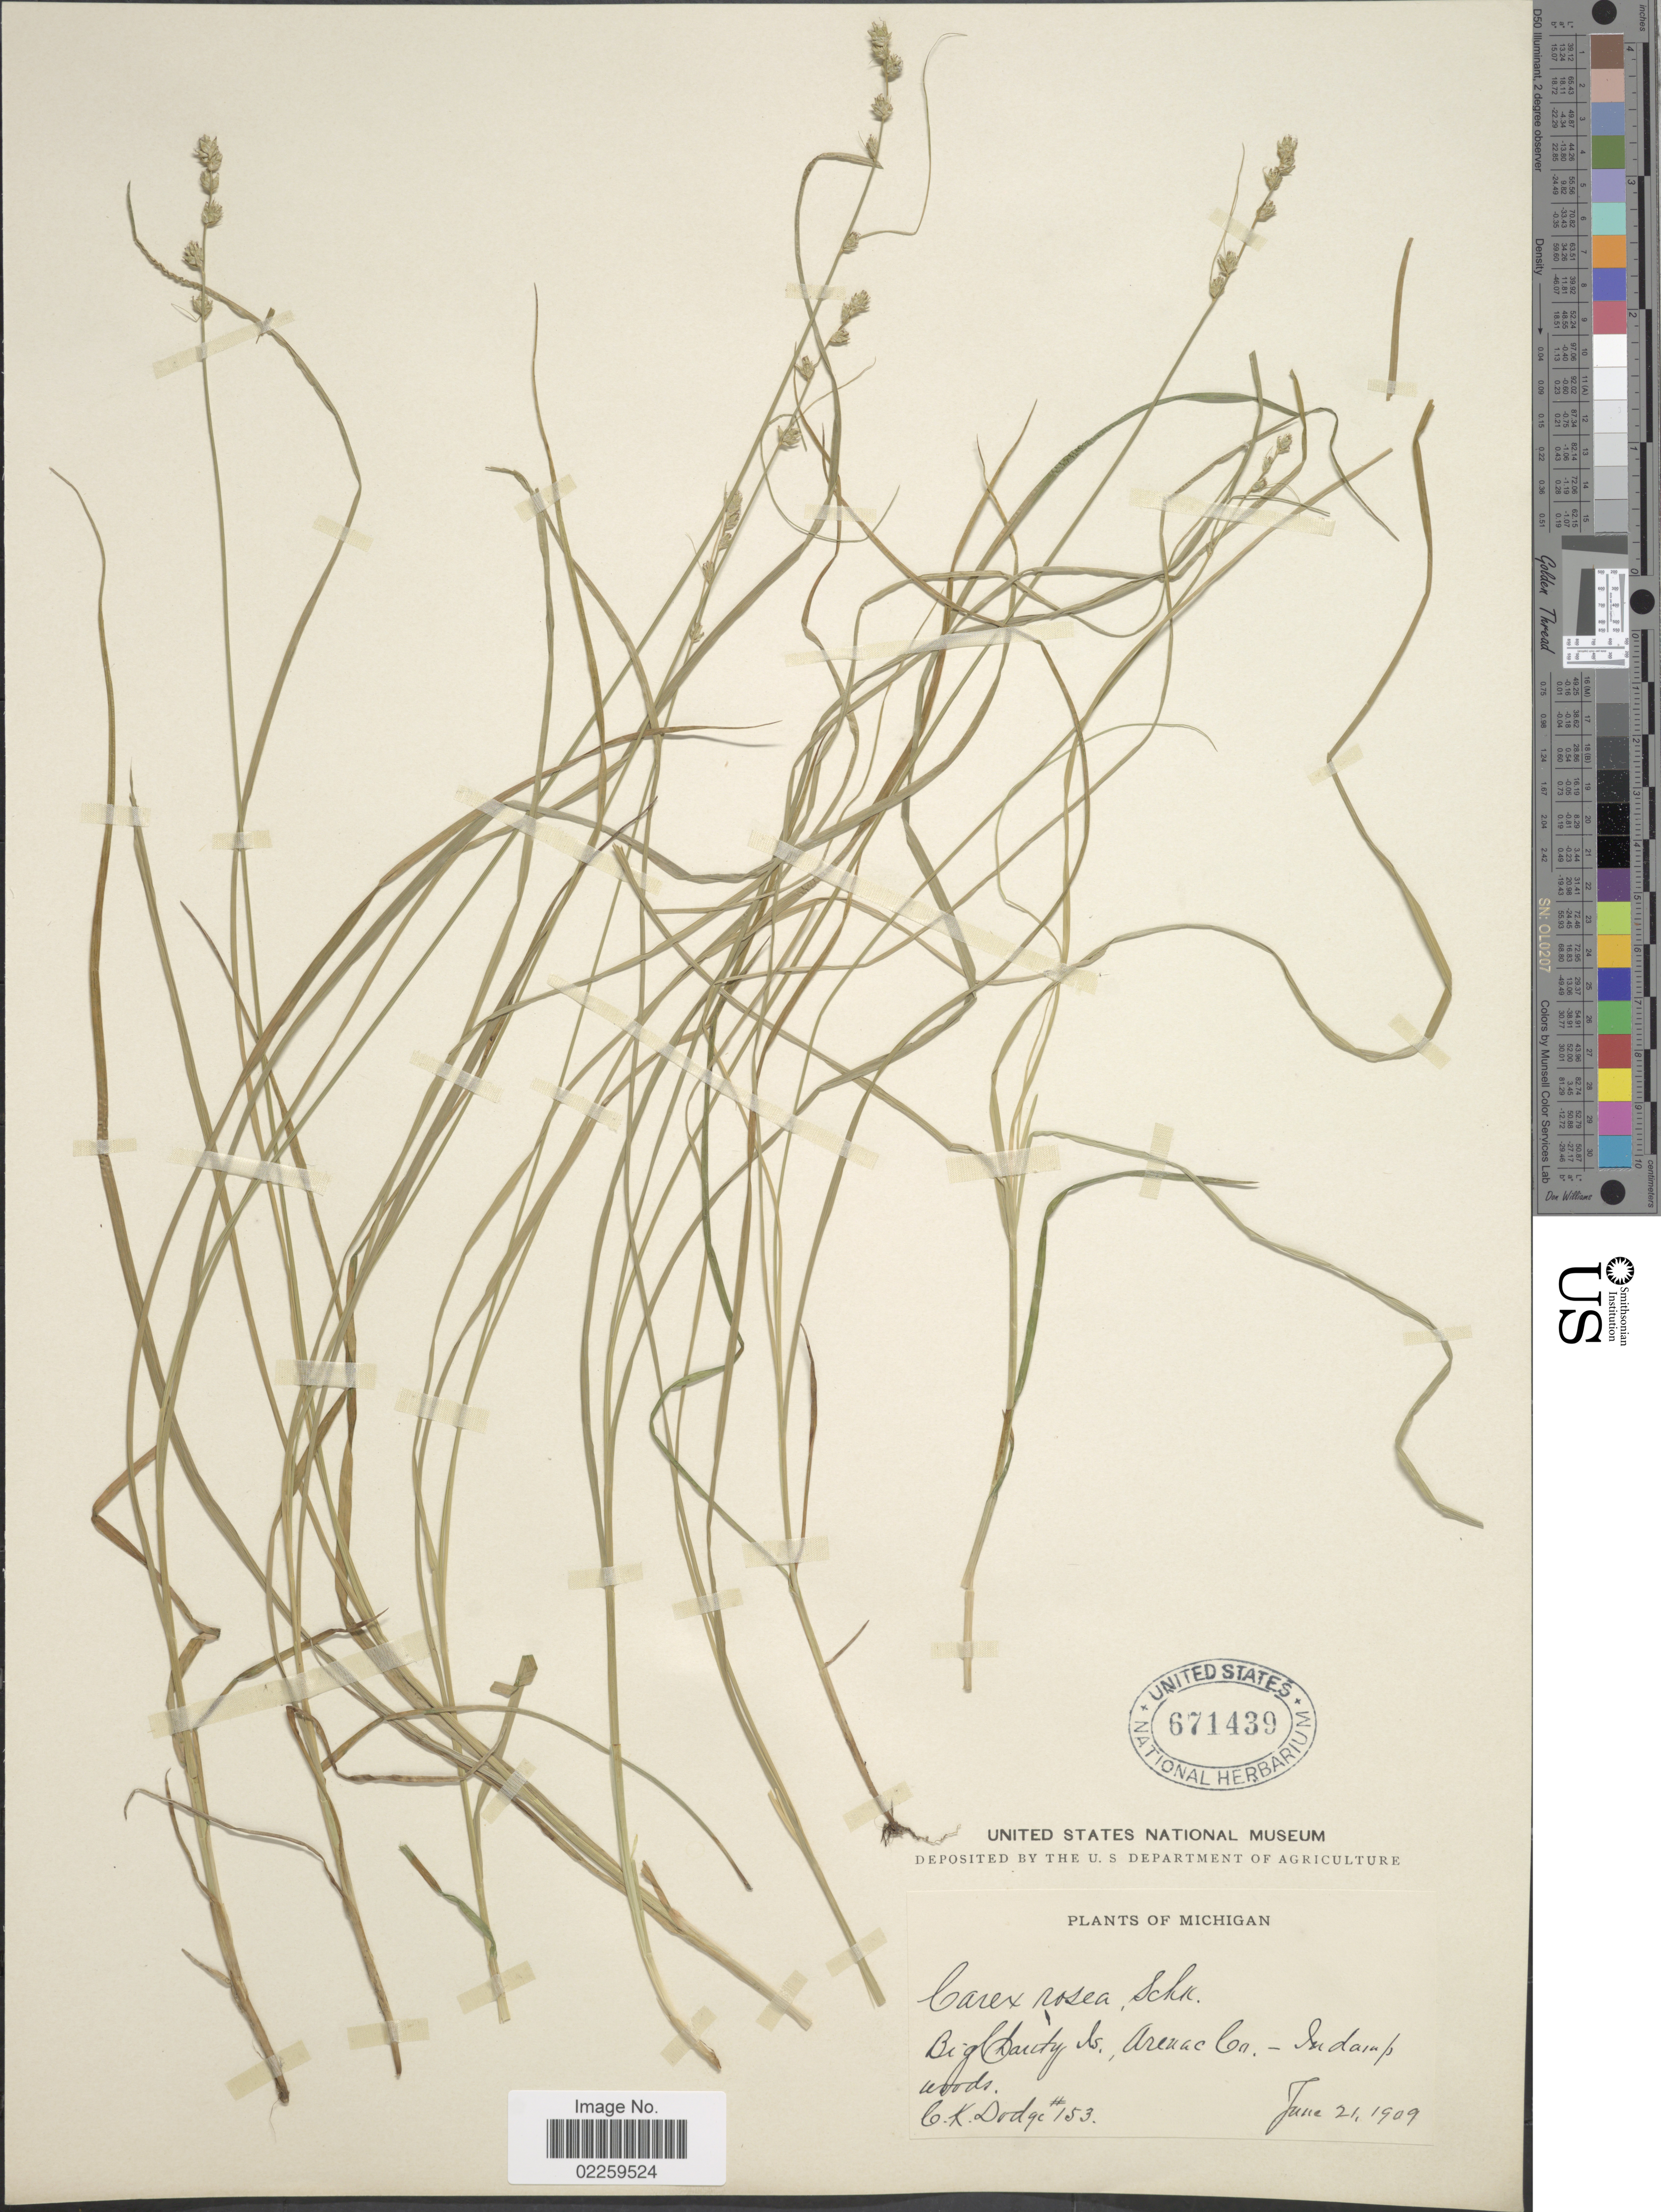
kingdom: Plantae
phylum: Tracheophyta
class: Liliopsida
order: Poales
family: Cyperaceae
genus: Carex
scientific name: Carex rosea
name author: Willd.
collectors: C. Dodge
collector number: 153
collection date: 1909-06-20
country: United States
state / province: Michigan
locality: Michigan, Big Charity Is., Arenac Co. - In damp woods.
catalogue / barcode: US 671439